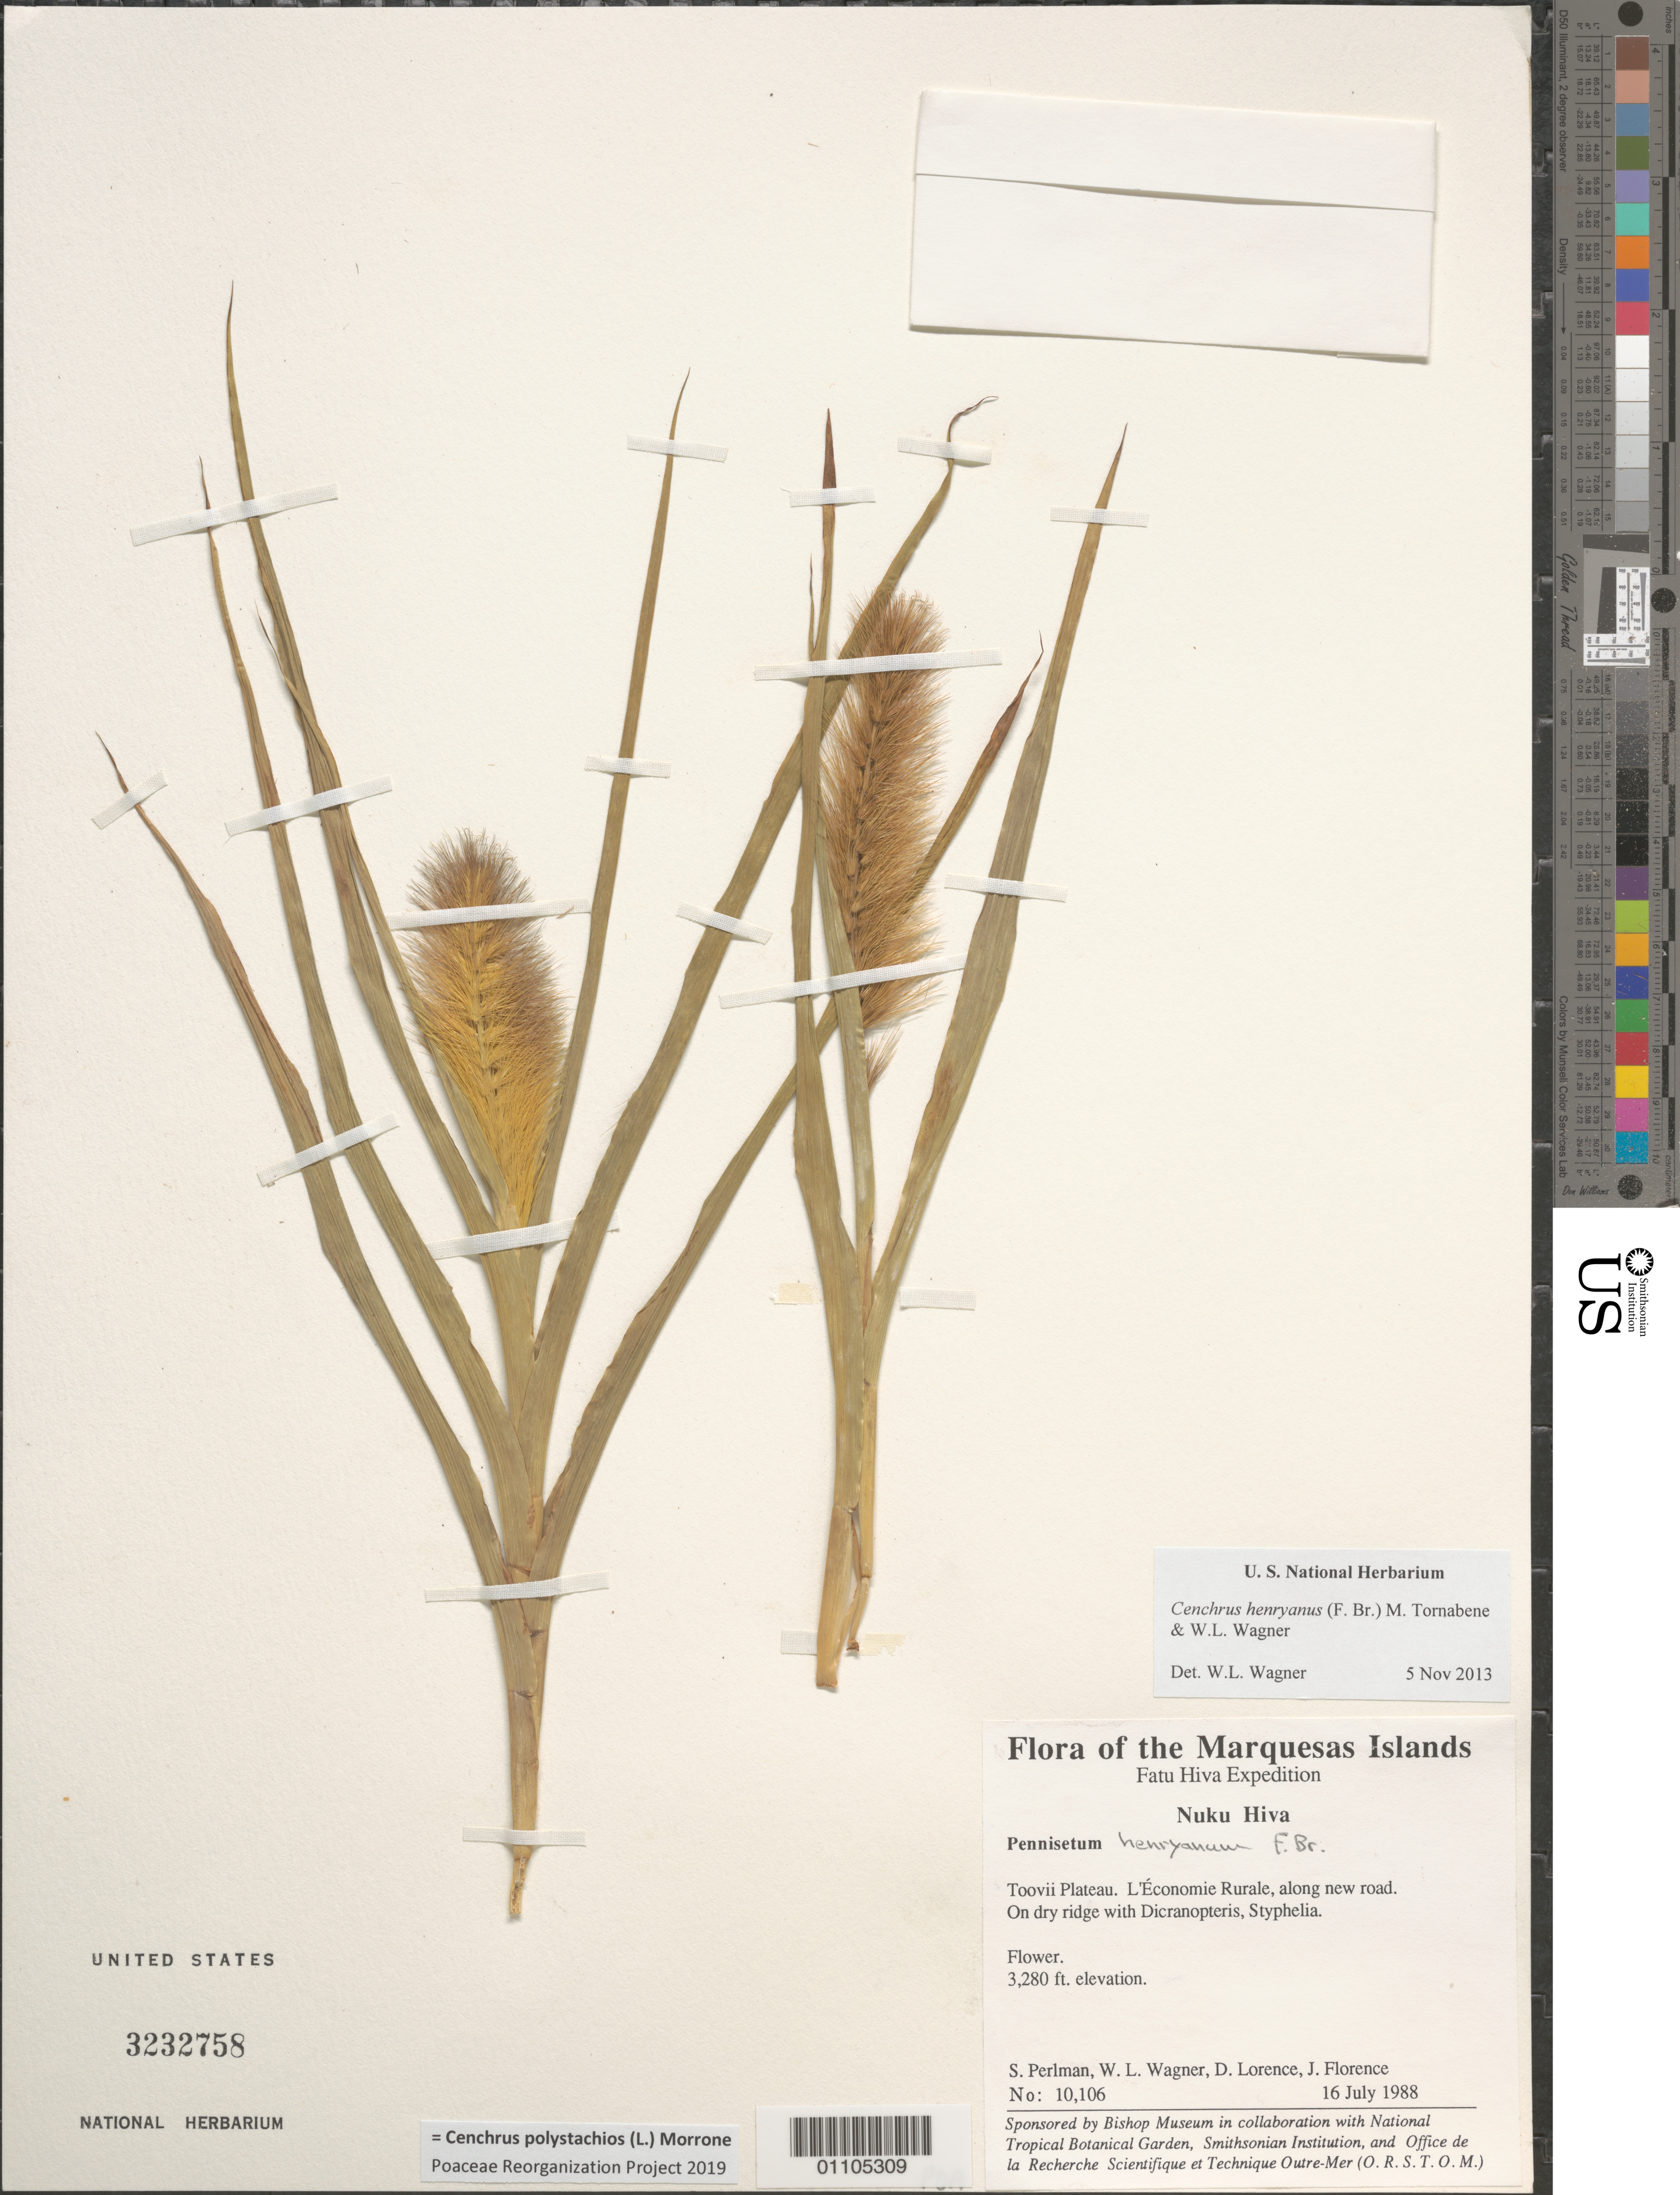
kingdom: Plantae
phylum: Tracheophyta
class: Liliopsida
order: Poales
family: Poaceae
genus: Cenchrus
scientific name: Cenchrus polystachios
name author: (L.) Morrone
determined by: Poaceae Reorganization Project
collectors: S. P. Perlman, W. L. Wagner, D. Lorence & J. Florence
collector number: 10106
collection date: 1988-07-16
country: French Polynesia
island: Nuku Hiva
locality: Toovii Plateau, l'Economie Rurale, along new road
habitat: On dry ridge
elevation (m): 1000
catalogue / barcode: US 3232758